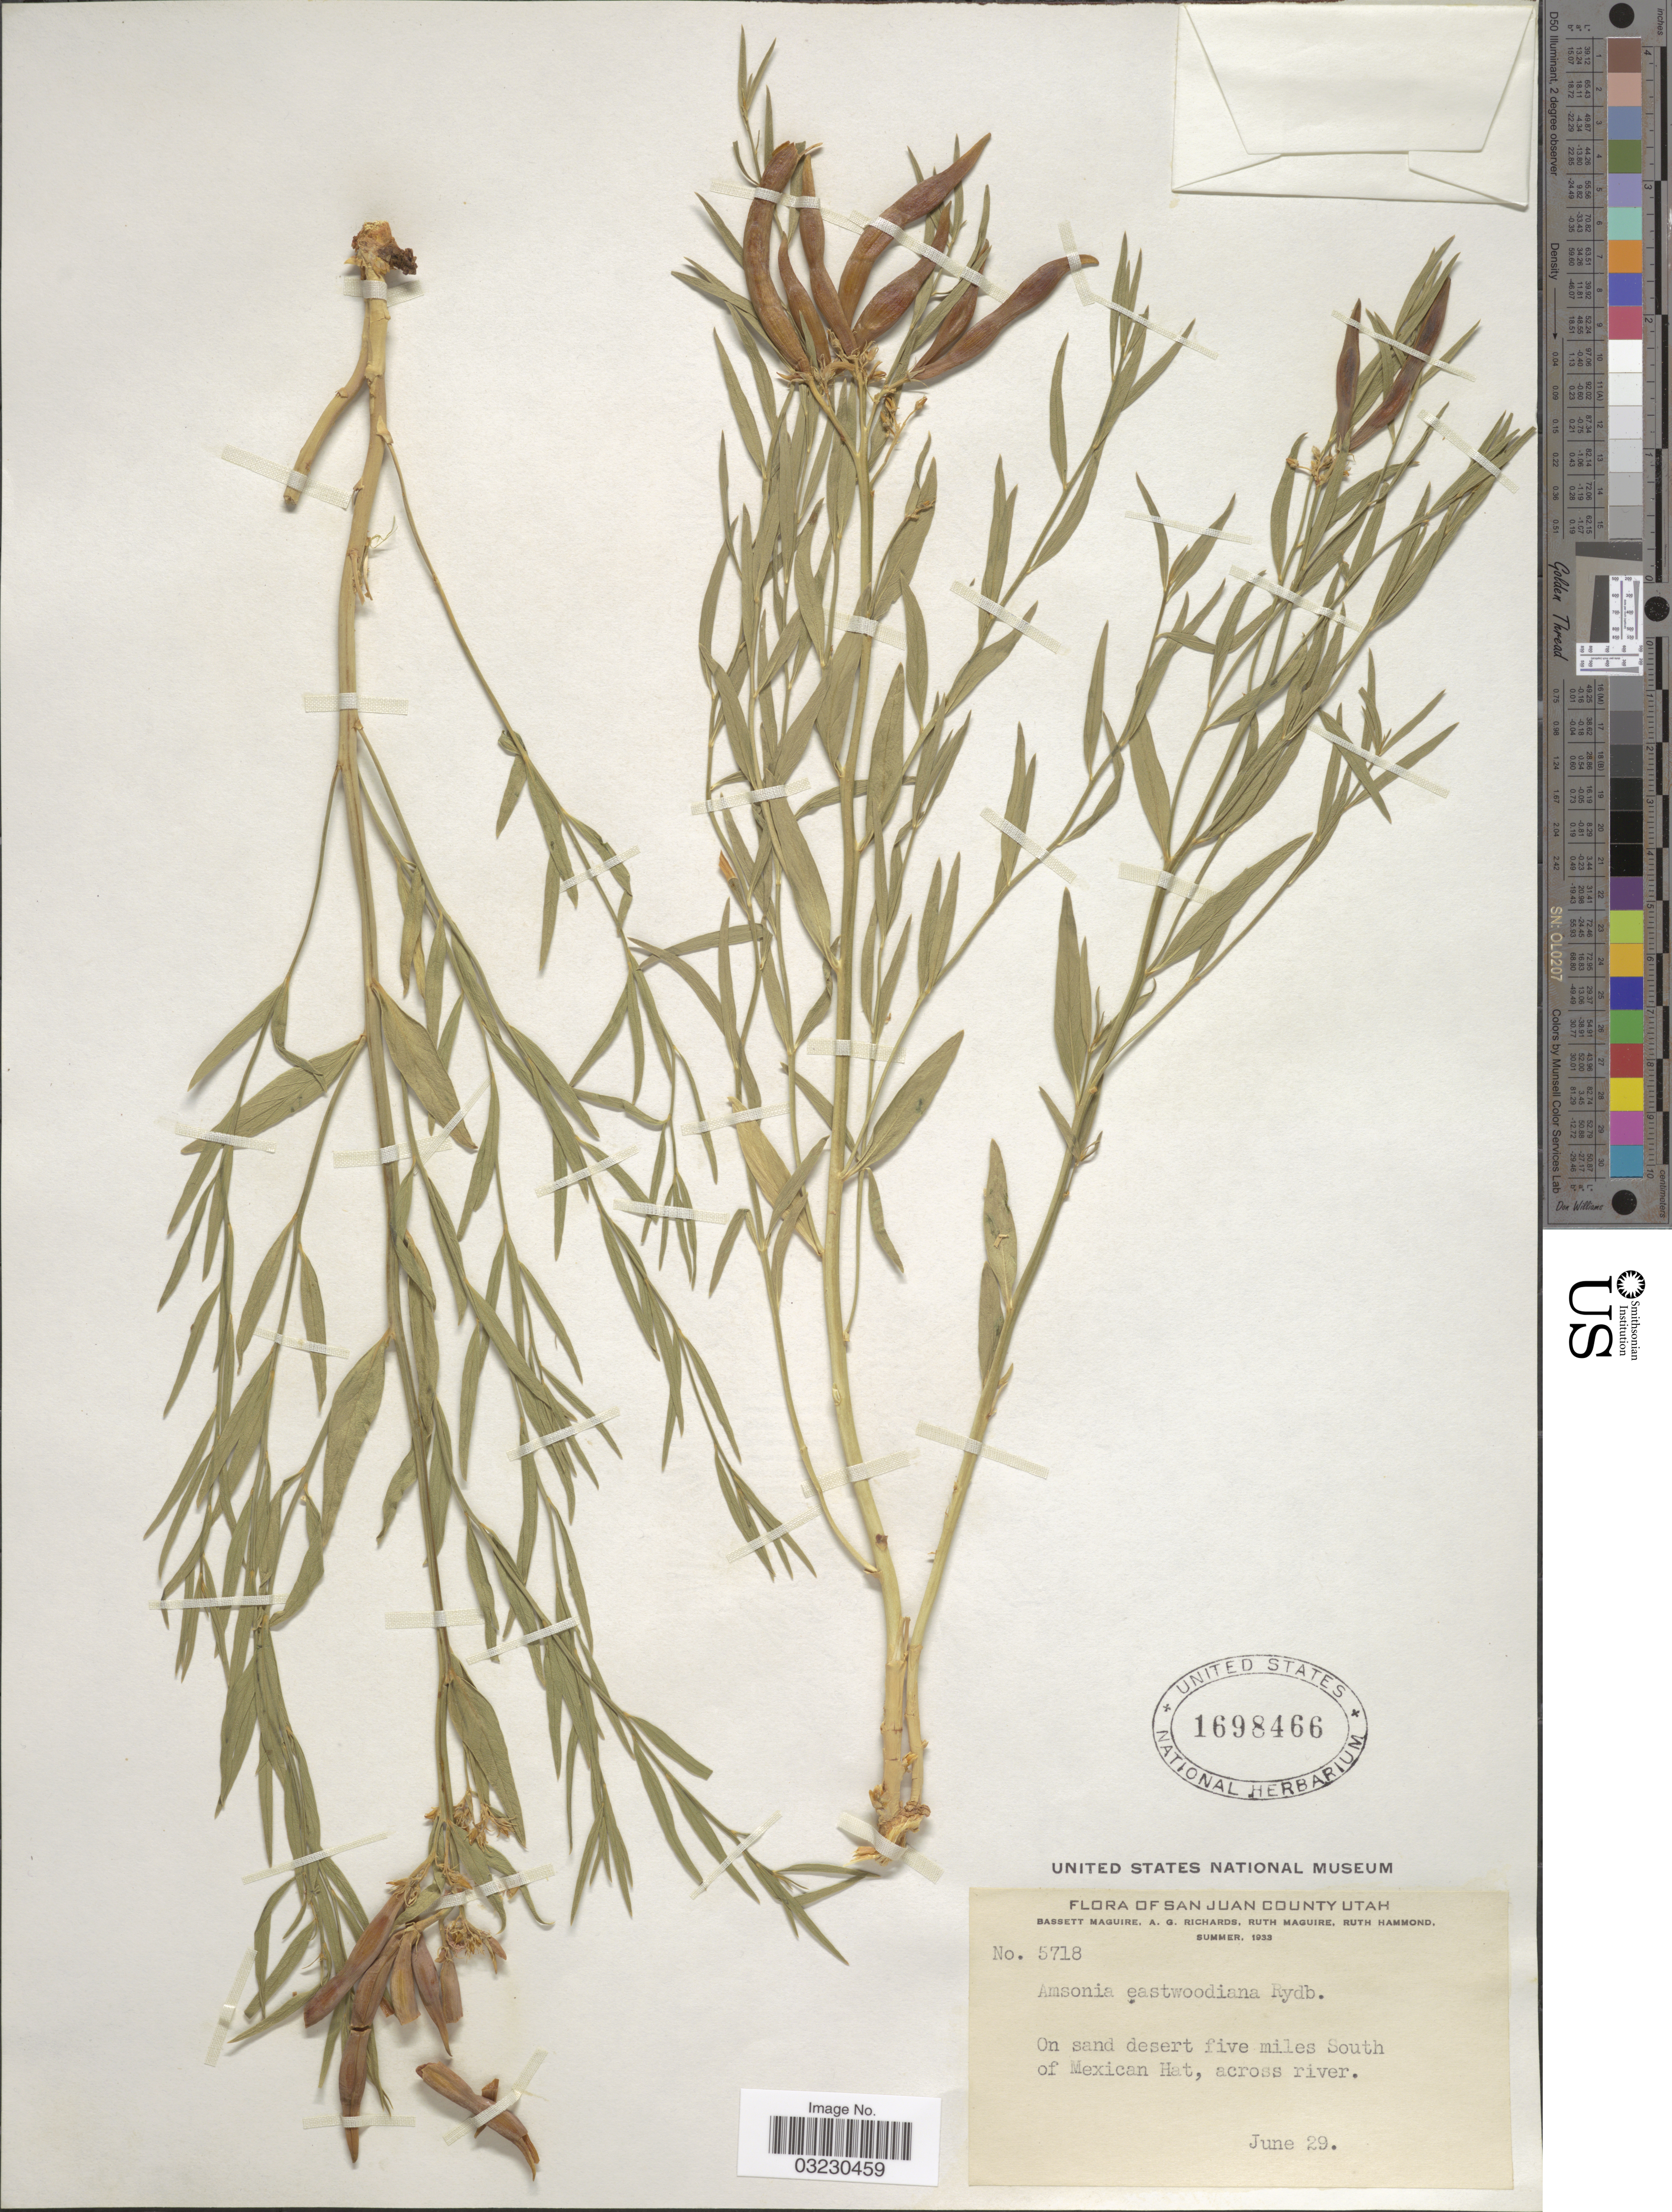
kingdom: Plantae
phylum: Tracheophyta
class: Magnoliopsida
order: Gentianales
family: Apocynaceae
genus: Amsonia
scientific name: Amsonia eastwoodiana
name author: Rydb.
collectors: B. Maguire, A. Richards, R. R. Maguire & R. Hammond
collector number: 5718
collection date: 1933-06-29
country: United States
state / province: Utah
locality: San Juan County, On sand desert five miles South of Mexican Hat, across river.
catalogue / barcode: US 1698466